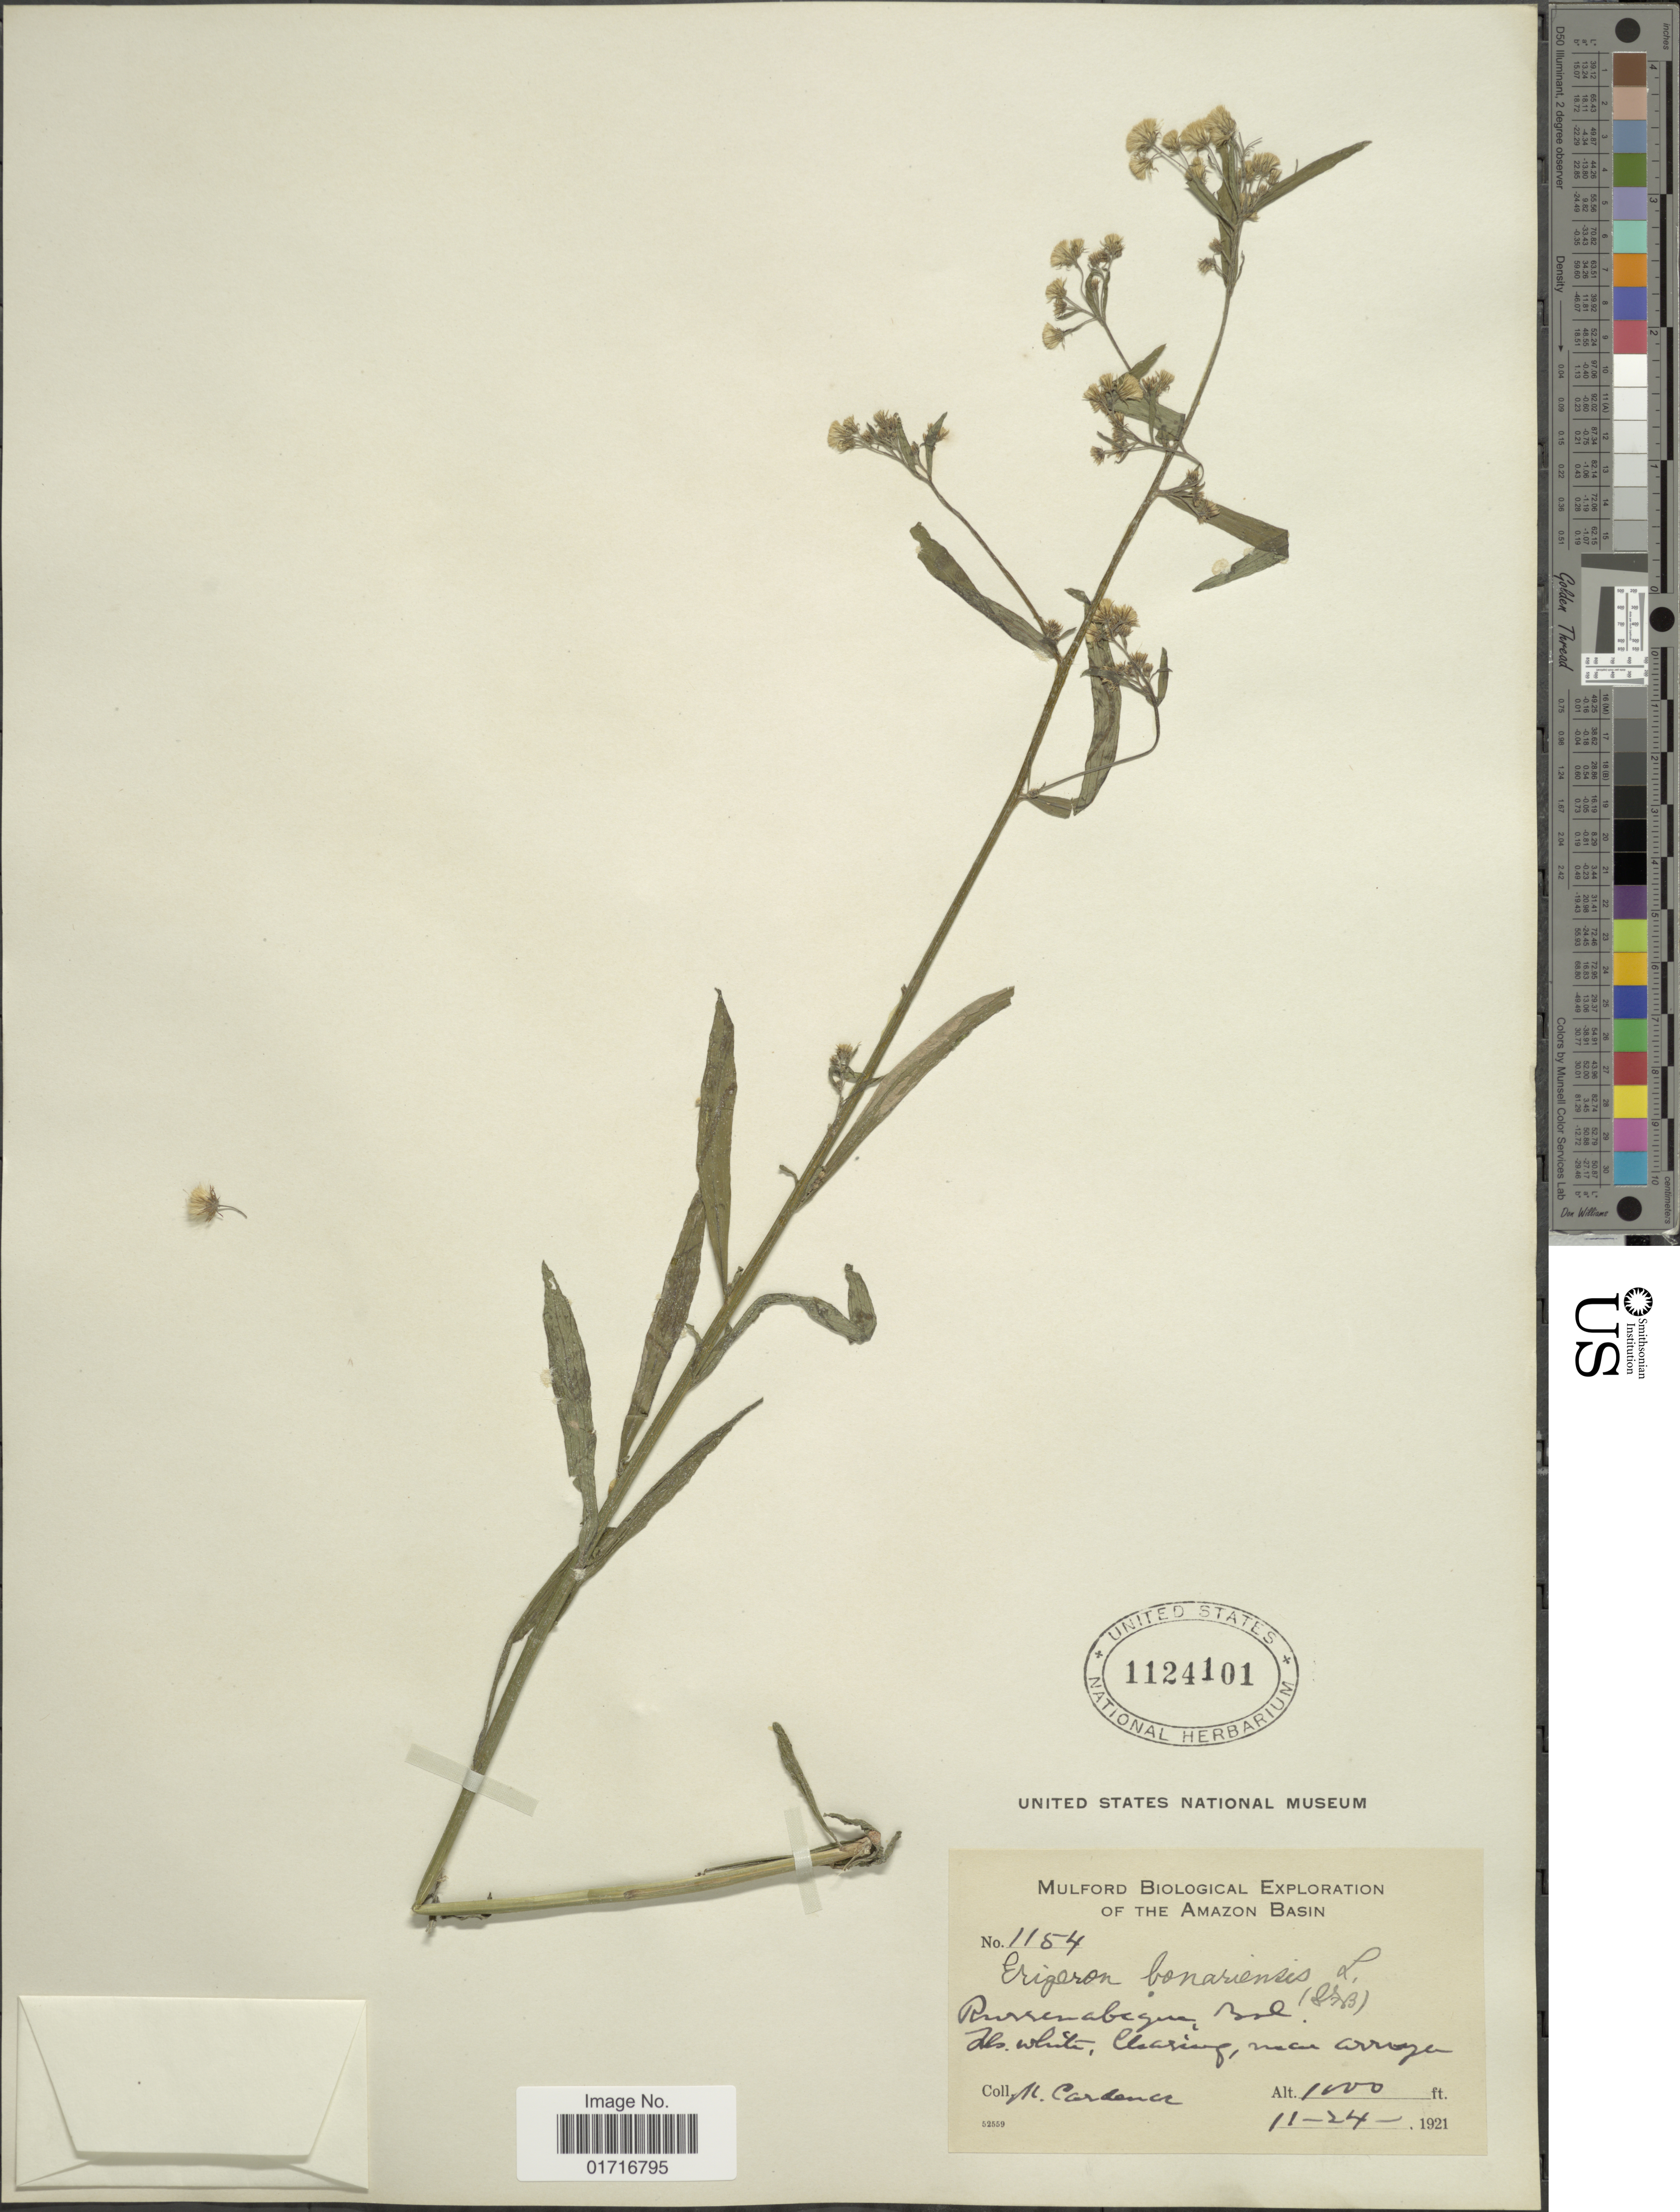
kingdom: Plantae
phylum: Tracheophyta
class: Magnoliopsida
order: Asterales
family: Asteraceae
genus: Conyza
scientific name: Conyza bonariensis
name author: (L.) Cronq.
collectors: M. Cárdenas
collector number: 1154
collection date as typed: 11-24-1921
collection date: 1921-11-24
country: Bolivia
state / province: Beni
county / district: José Ballivián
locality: Rurrenabaque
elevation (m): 305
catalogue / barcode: US 1124101